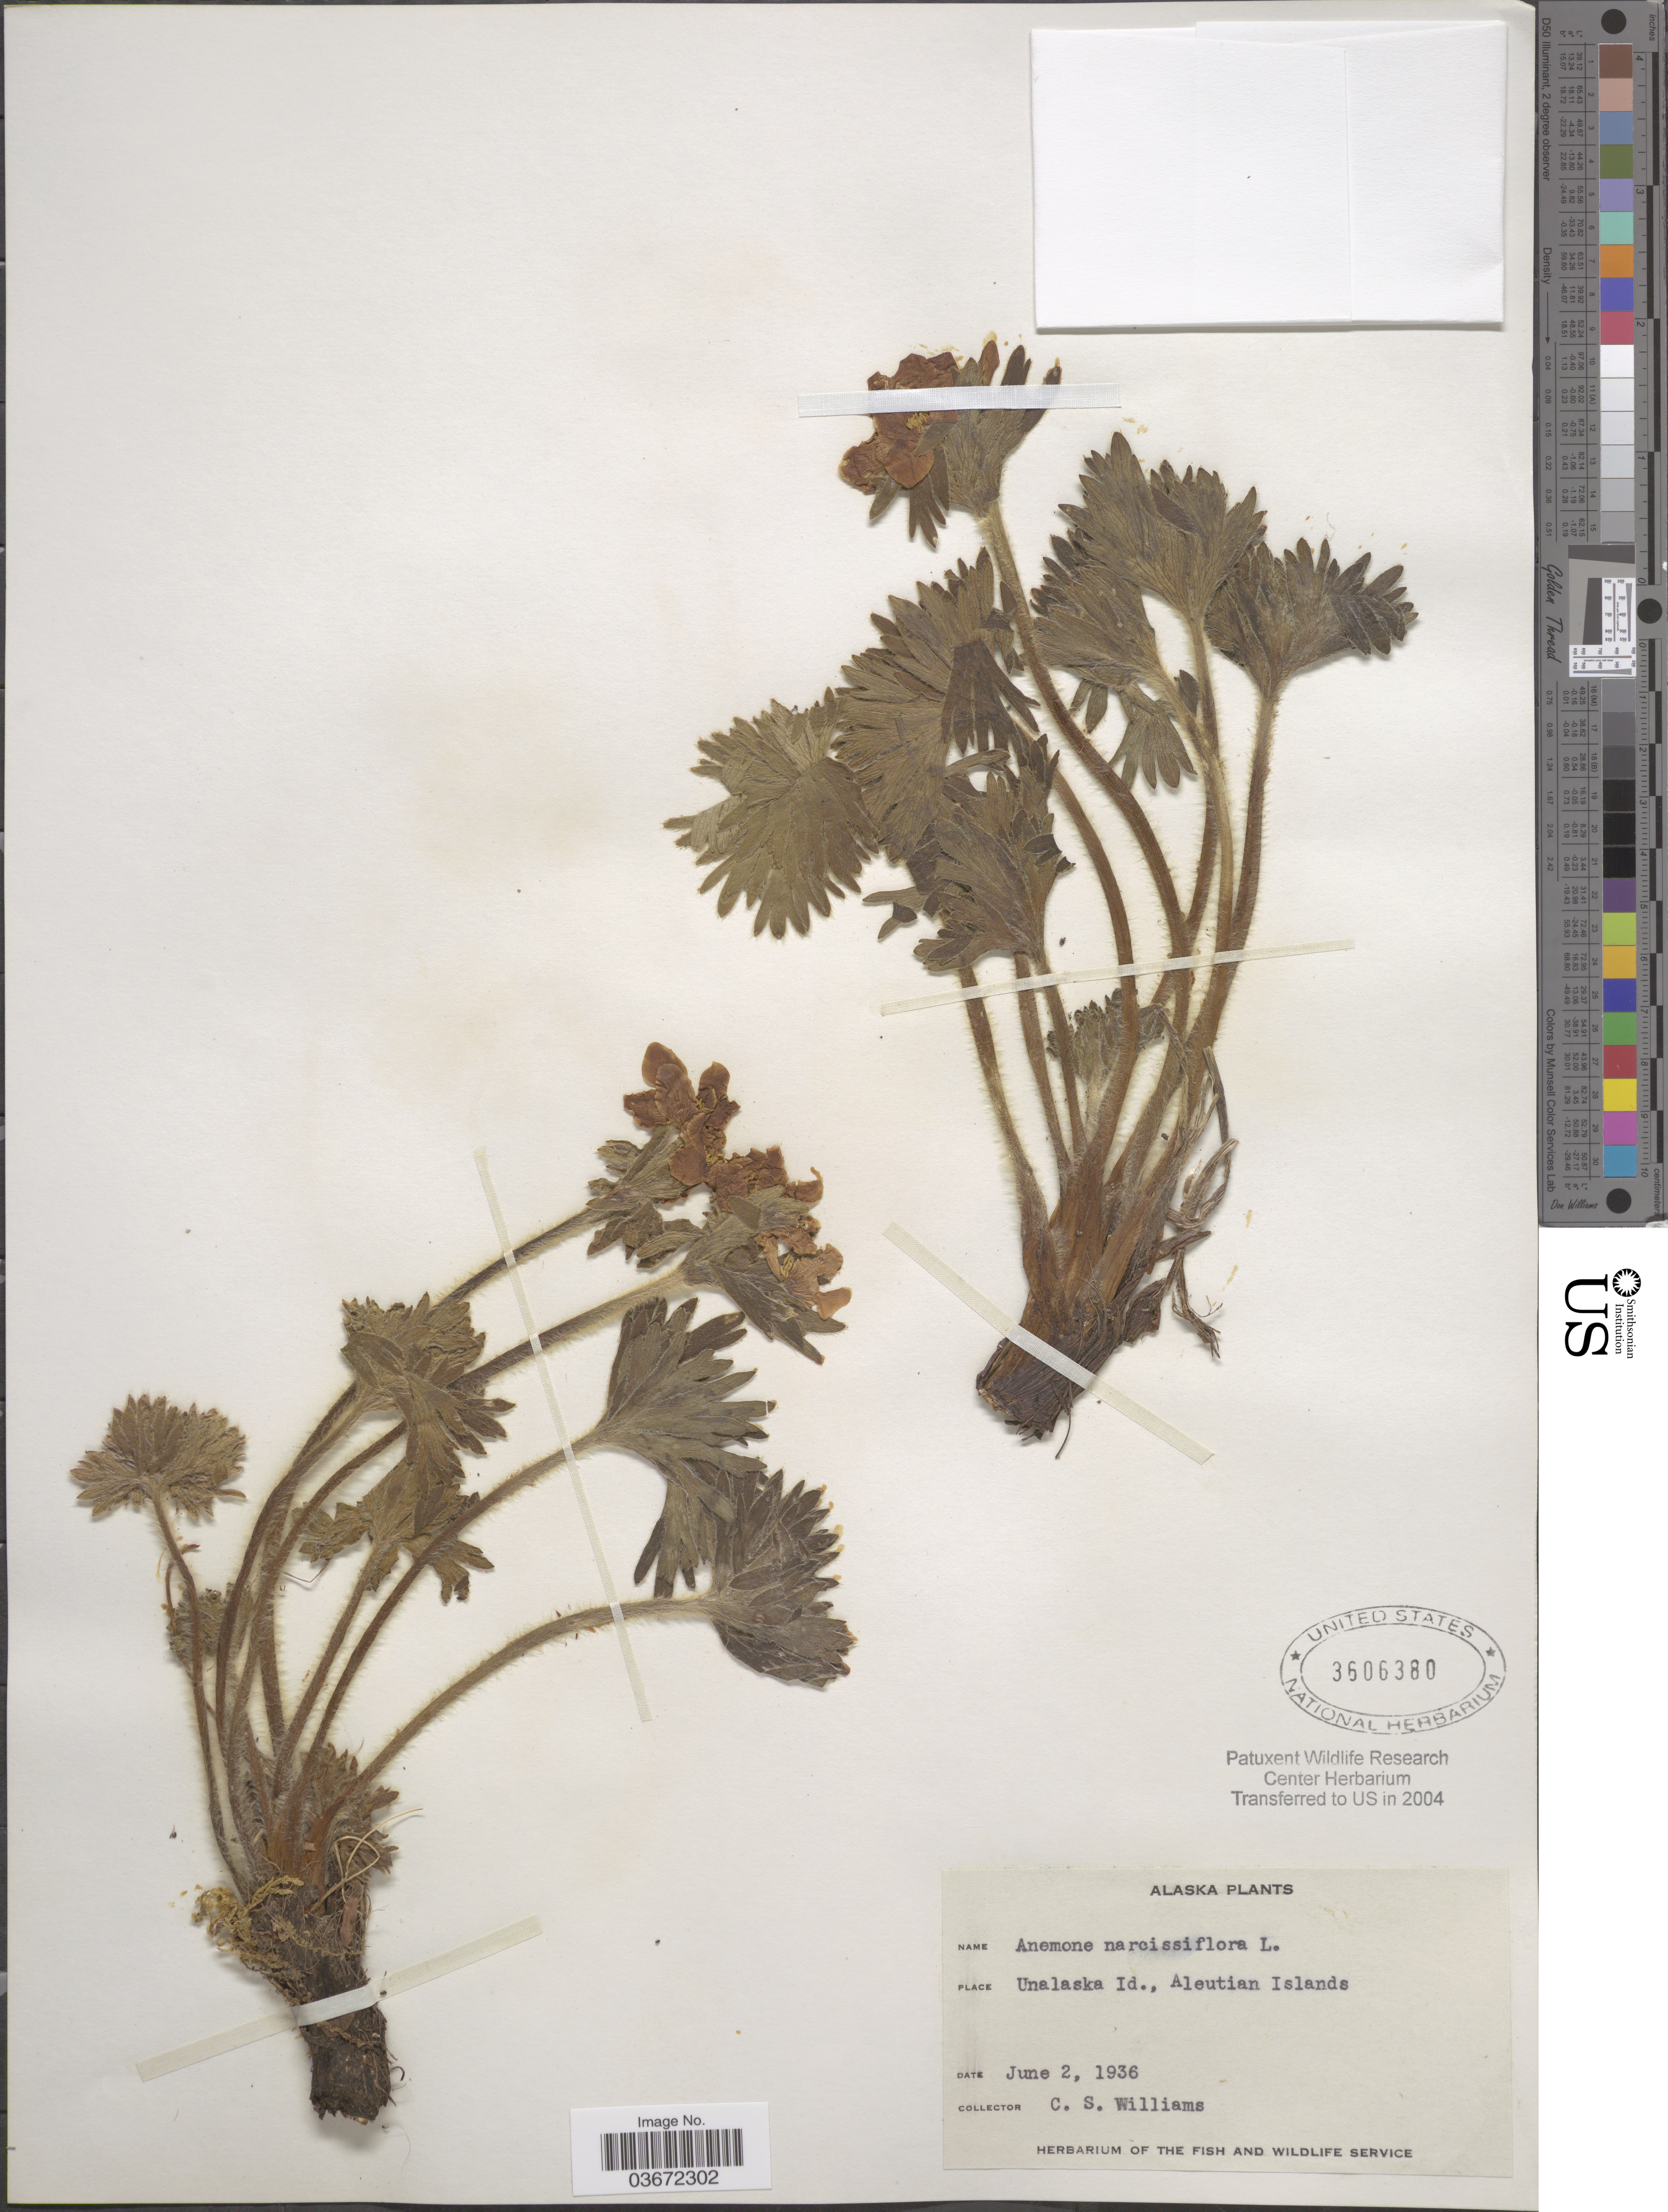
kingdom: Plantae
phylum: Tracheophyta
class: Magnoliopsida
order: Ranunculales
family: Ranunculaceae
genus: Anemone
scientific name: Anemone narcissiflora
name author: L.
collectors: C. Williams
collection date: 1936-06-02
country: United States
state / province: Alaska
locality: Unalaska Id., Aleutian Islands.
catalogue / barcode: US 3606380